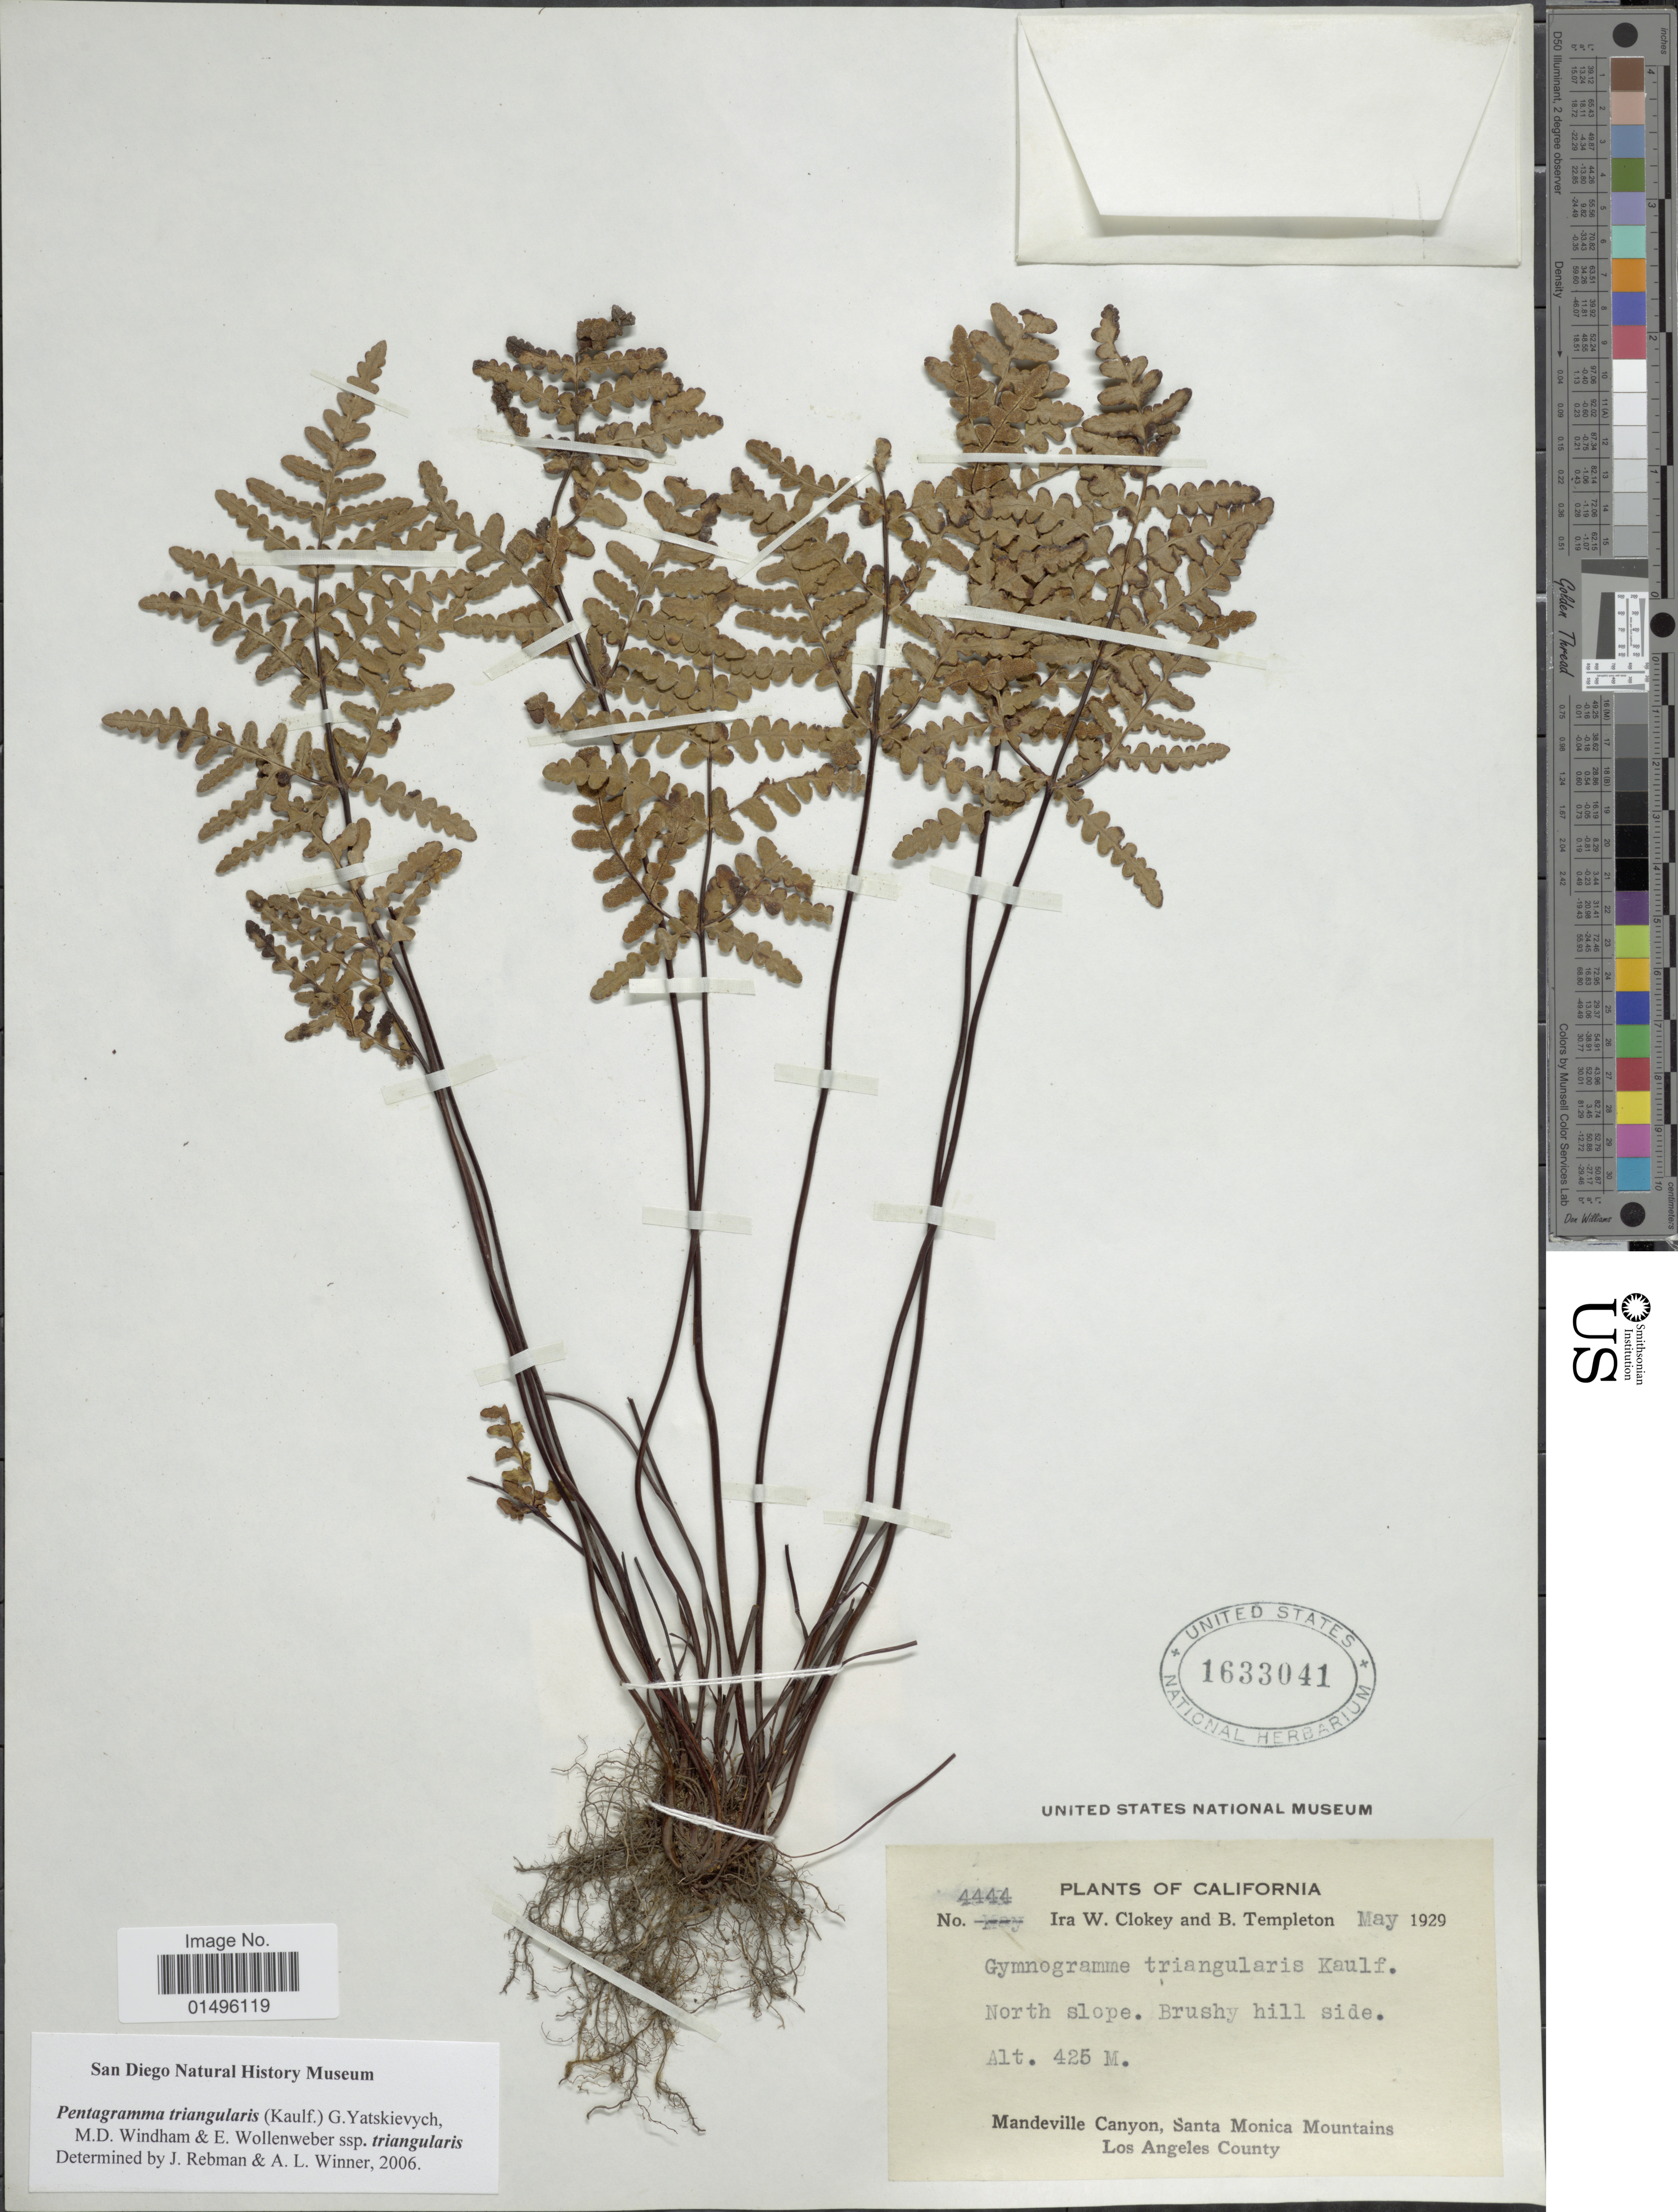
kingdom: Plantae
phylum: Tracheophyta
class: Polypodiopsida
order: Polypodiales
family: Pteridaceae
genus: Pentagramma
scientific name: Pentagramma triangularis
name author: (Kaulf.) Yatsk. et al.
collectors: I. W. Clokey & B. Templeton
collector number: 4444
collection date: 1929-05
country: United States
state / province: California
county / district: Los Angeles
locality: California, North slope. Brushy hill side, Mandeville Canyon,Santa Monica Mountains, Los Angeles County.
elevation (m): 425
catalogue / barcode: US 1633041